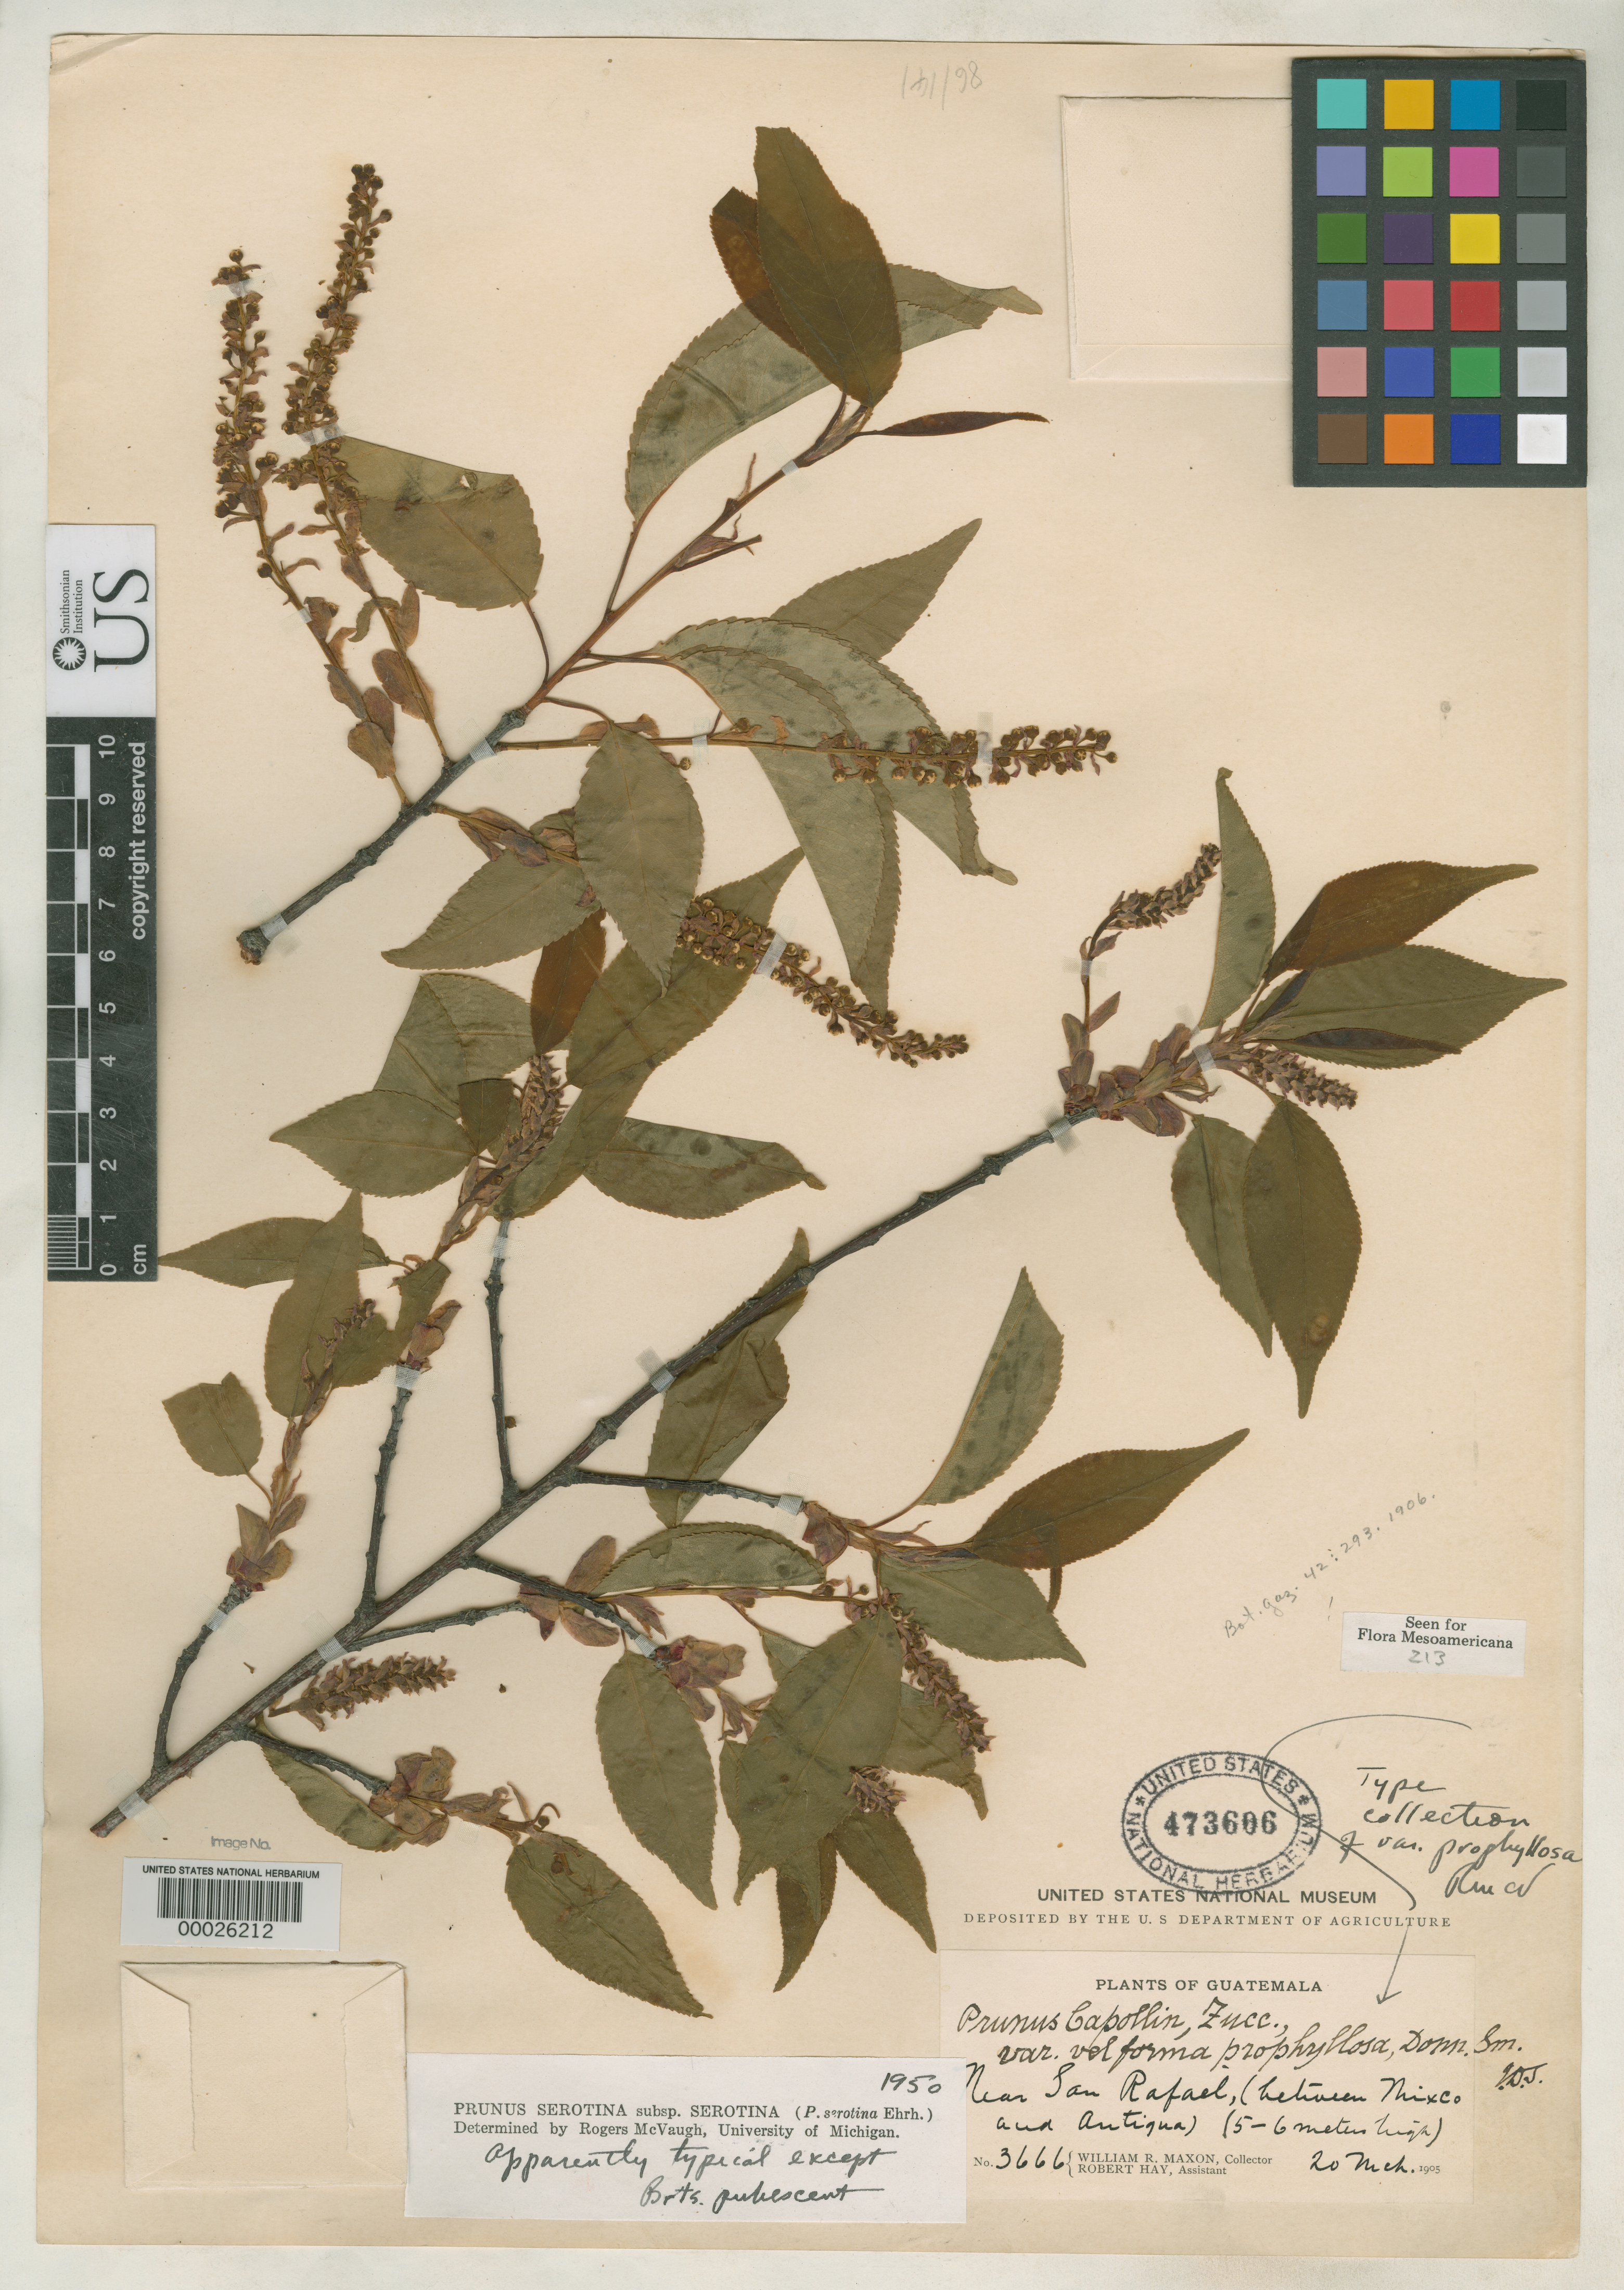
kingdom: Plantae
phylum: Tracheophyta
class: Magnoliopsida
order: Rosales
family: Rosaceae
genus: Prunus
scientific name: Prunus capollin var. prophyllosa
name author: Donn. Sm.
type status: Type Collection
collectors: W. R. Maxon & R. H. Hay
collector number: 3666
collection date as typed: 20 Mar 1905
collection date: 1905-03-20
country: Guatemala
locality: Near San Rafael (between Mixco and Antigua).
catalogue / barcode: US 473606